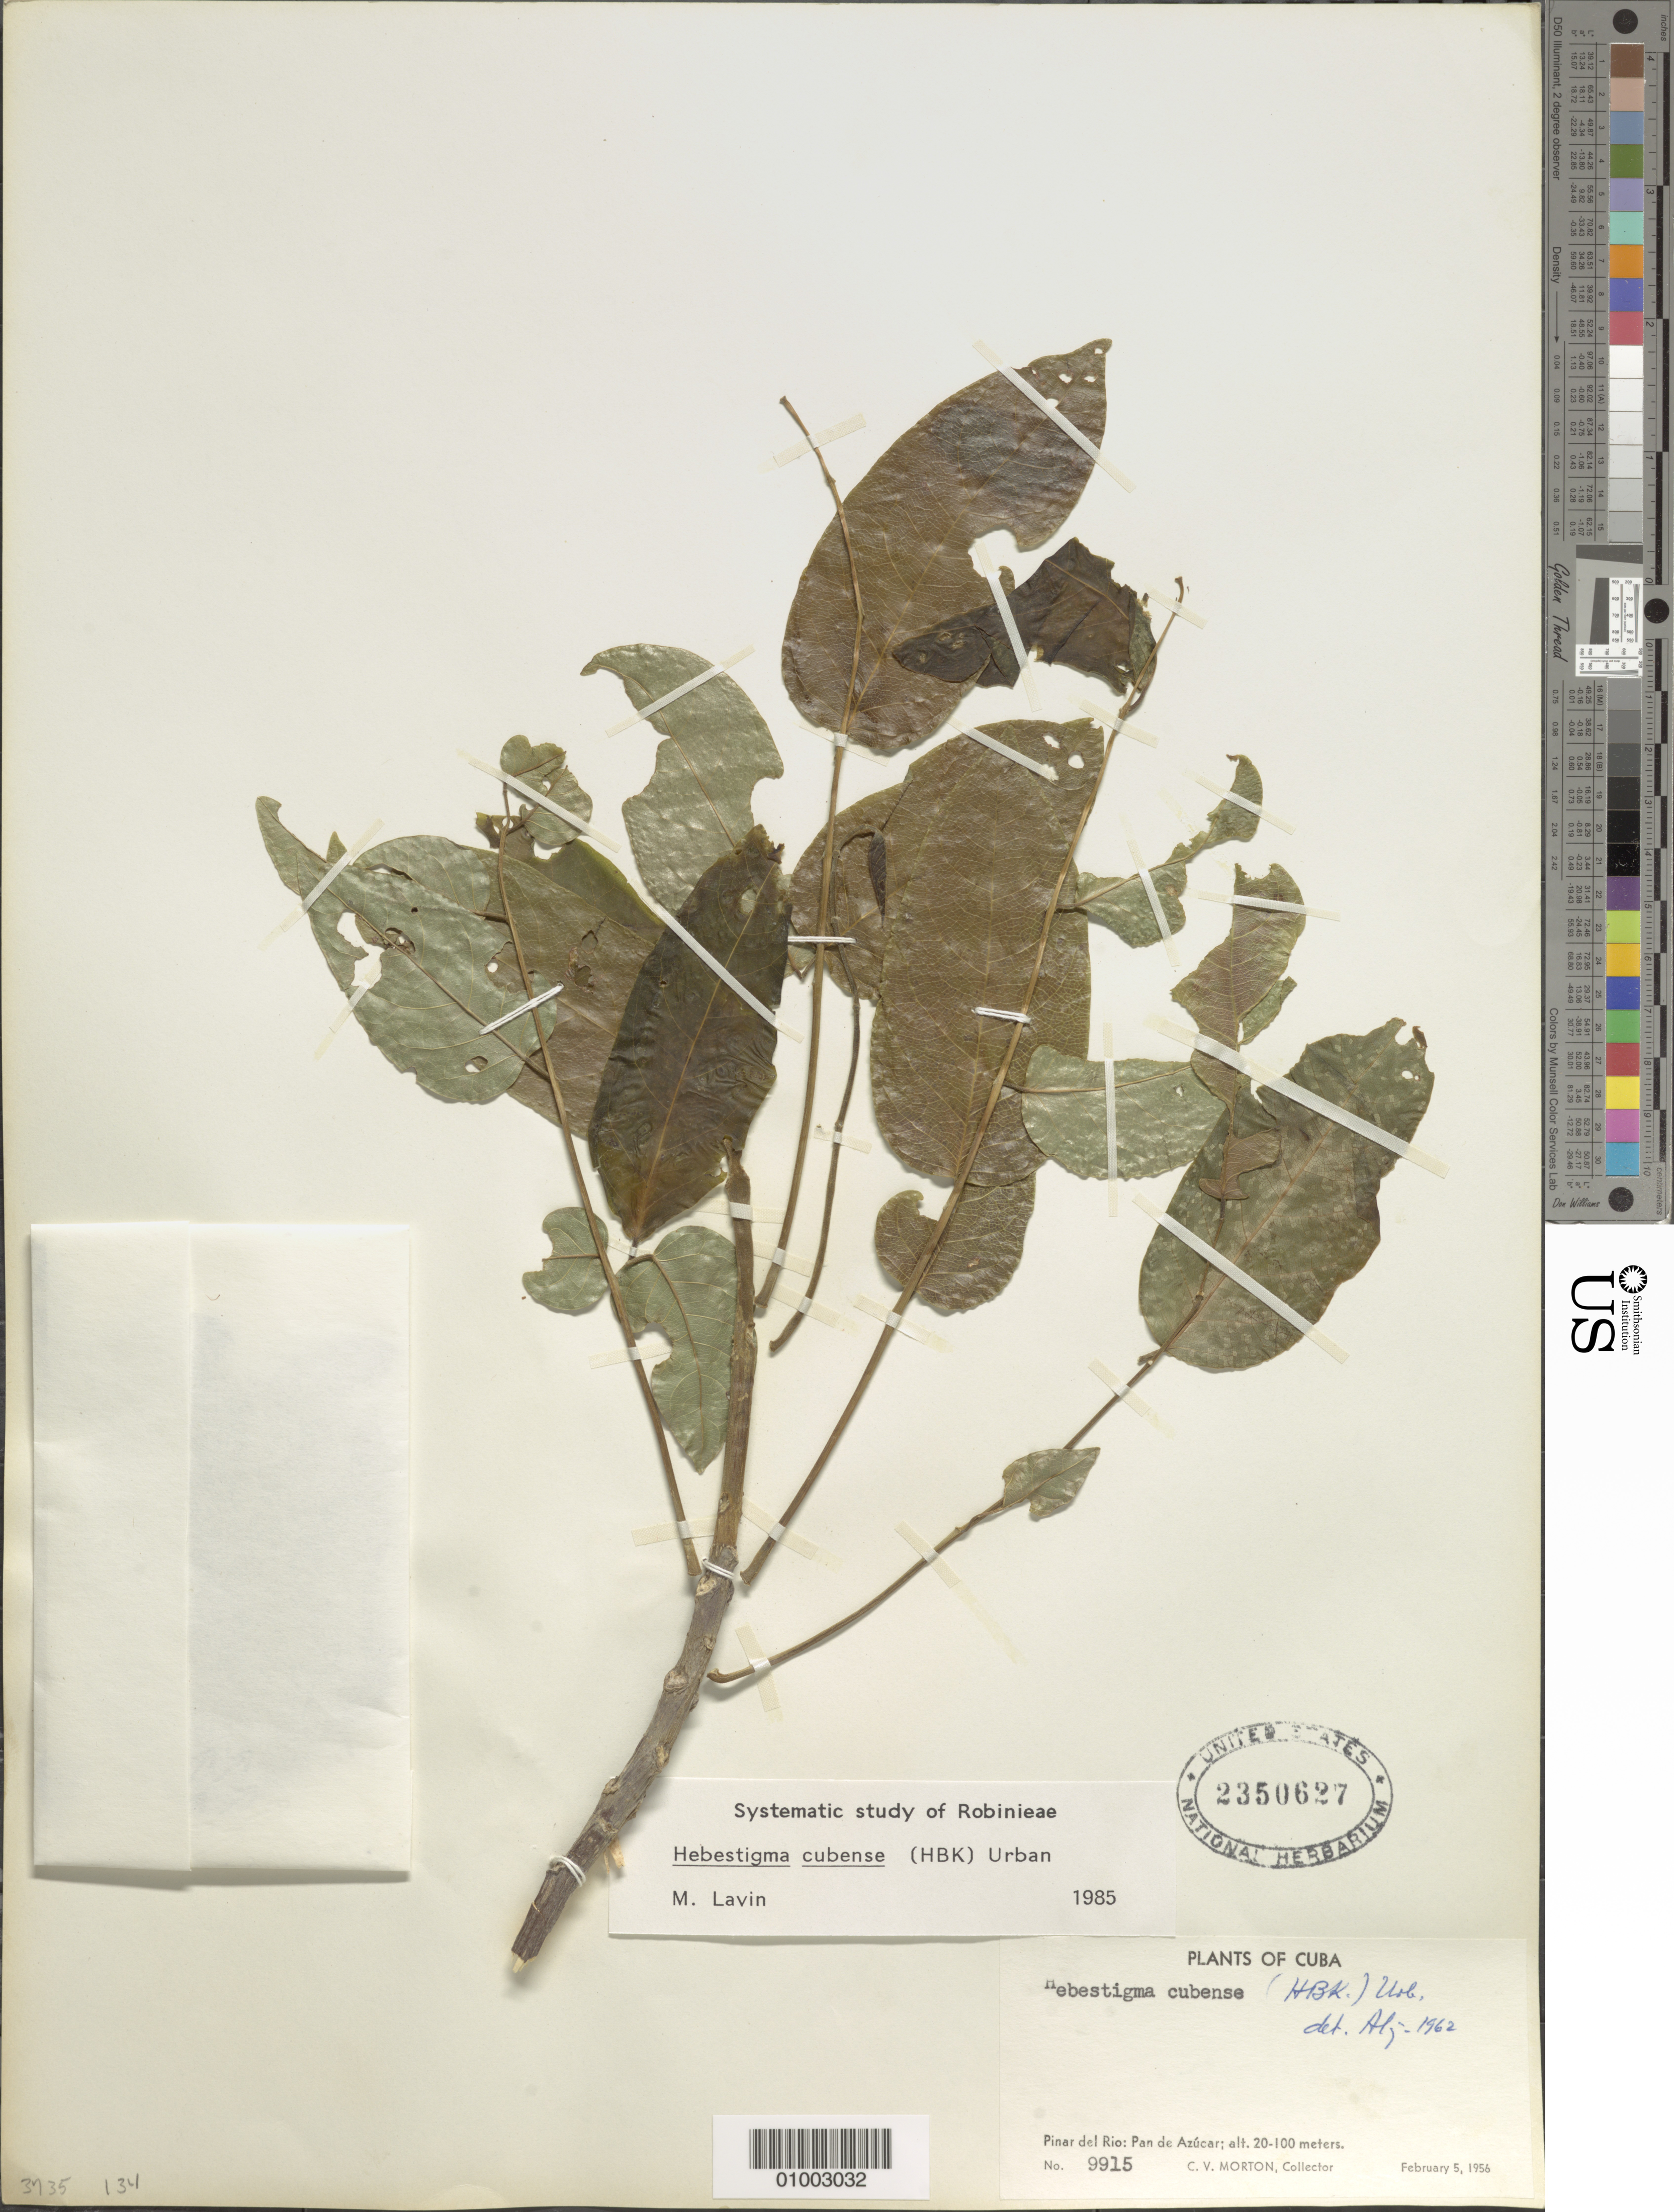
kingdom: Plantae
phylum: Tracheophyta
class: Magnoliopsida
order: Fabales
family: Fabaceae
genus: Hebestigma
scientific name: Hebestigma cubense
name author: (Kunth) Urb.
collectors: C. V. Morton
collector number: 9915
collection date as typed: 05 Feb 1956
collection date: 1956-02-05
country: Cuba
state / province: Pinar del Rio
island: Cuba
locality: Pan de Azucar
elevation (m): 20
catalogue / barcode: US 2350627